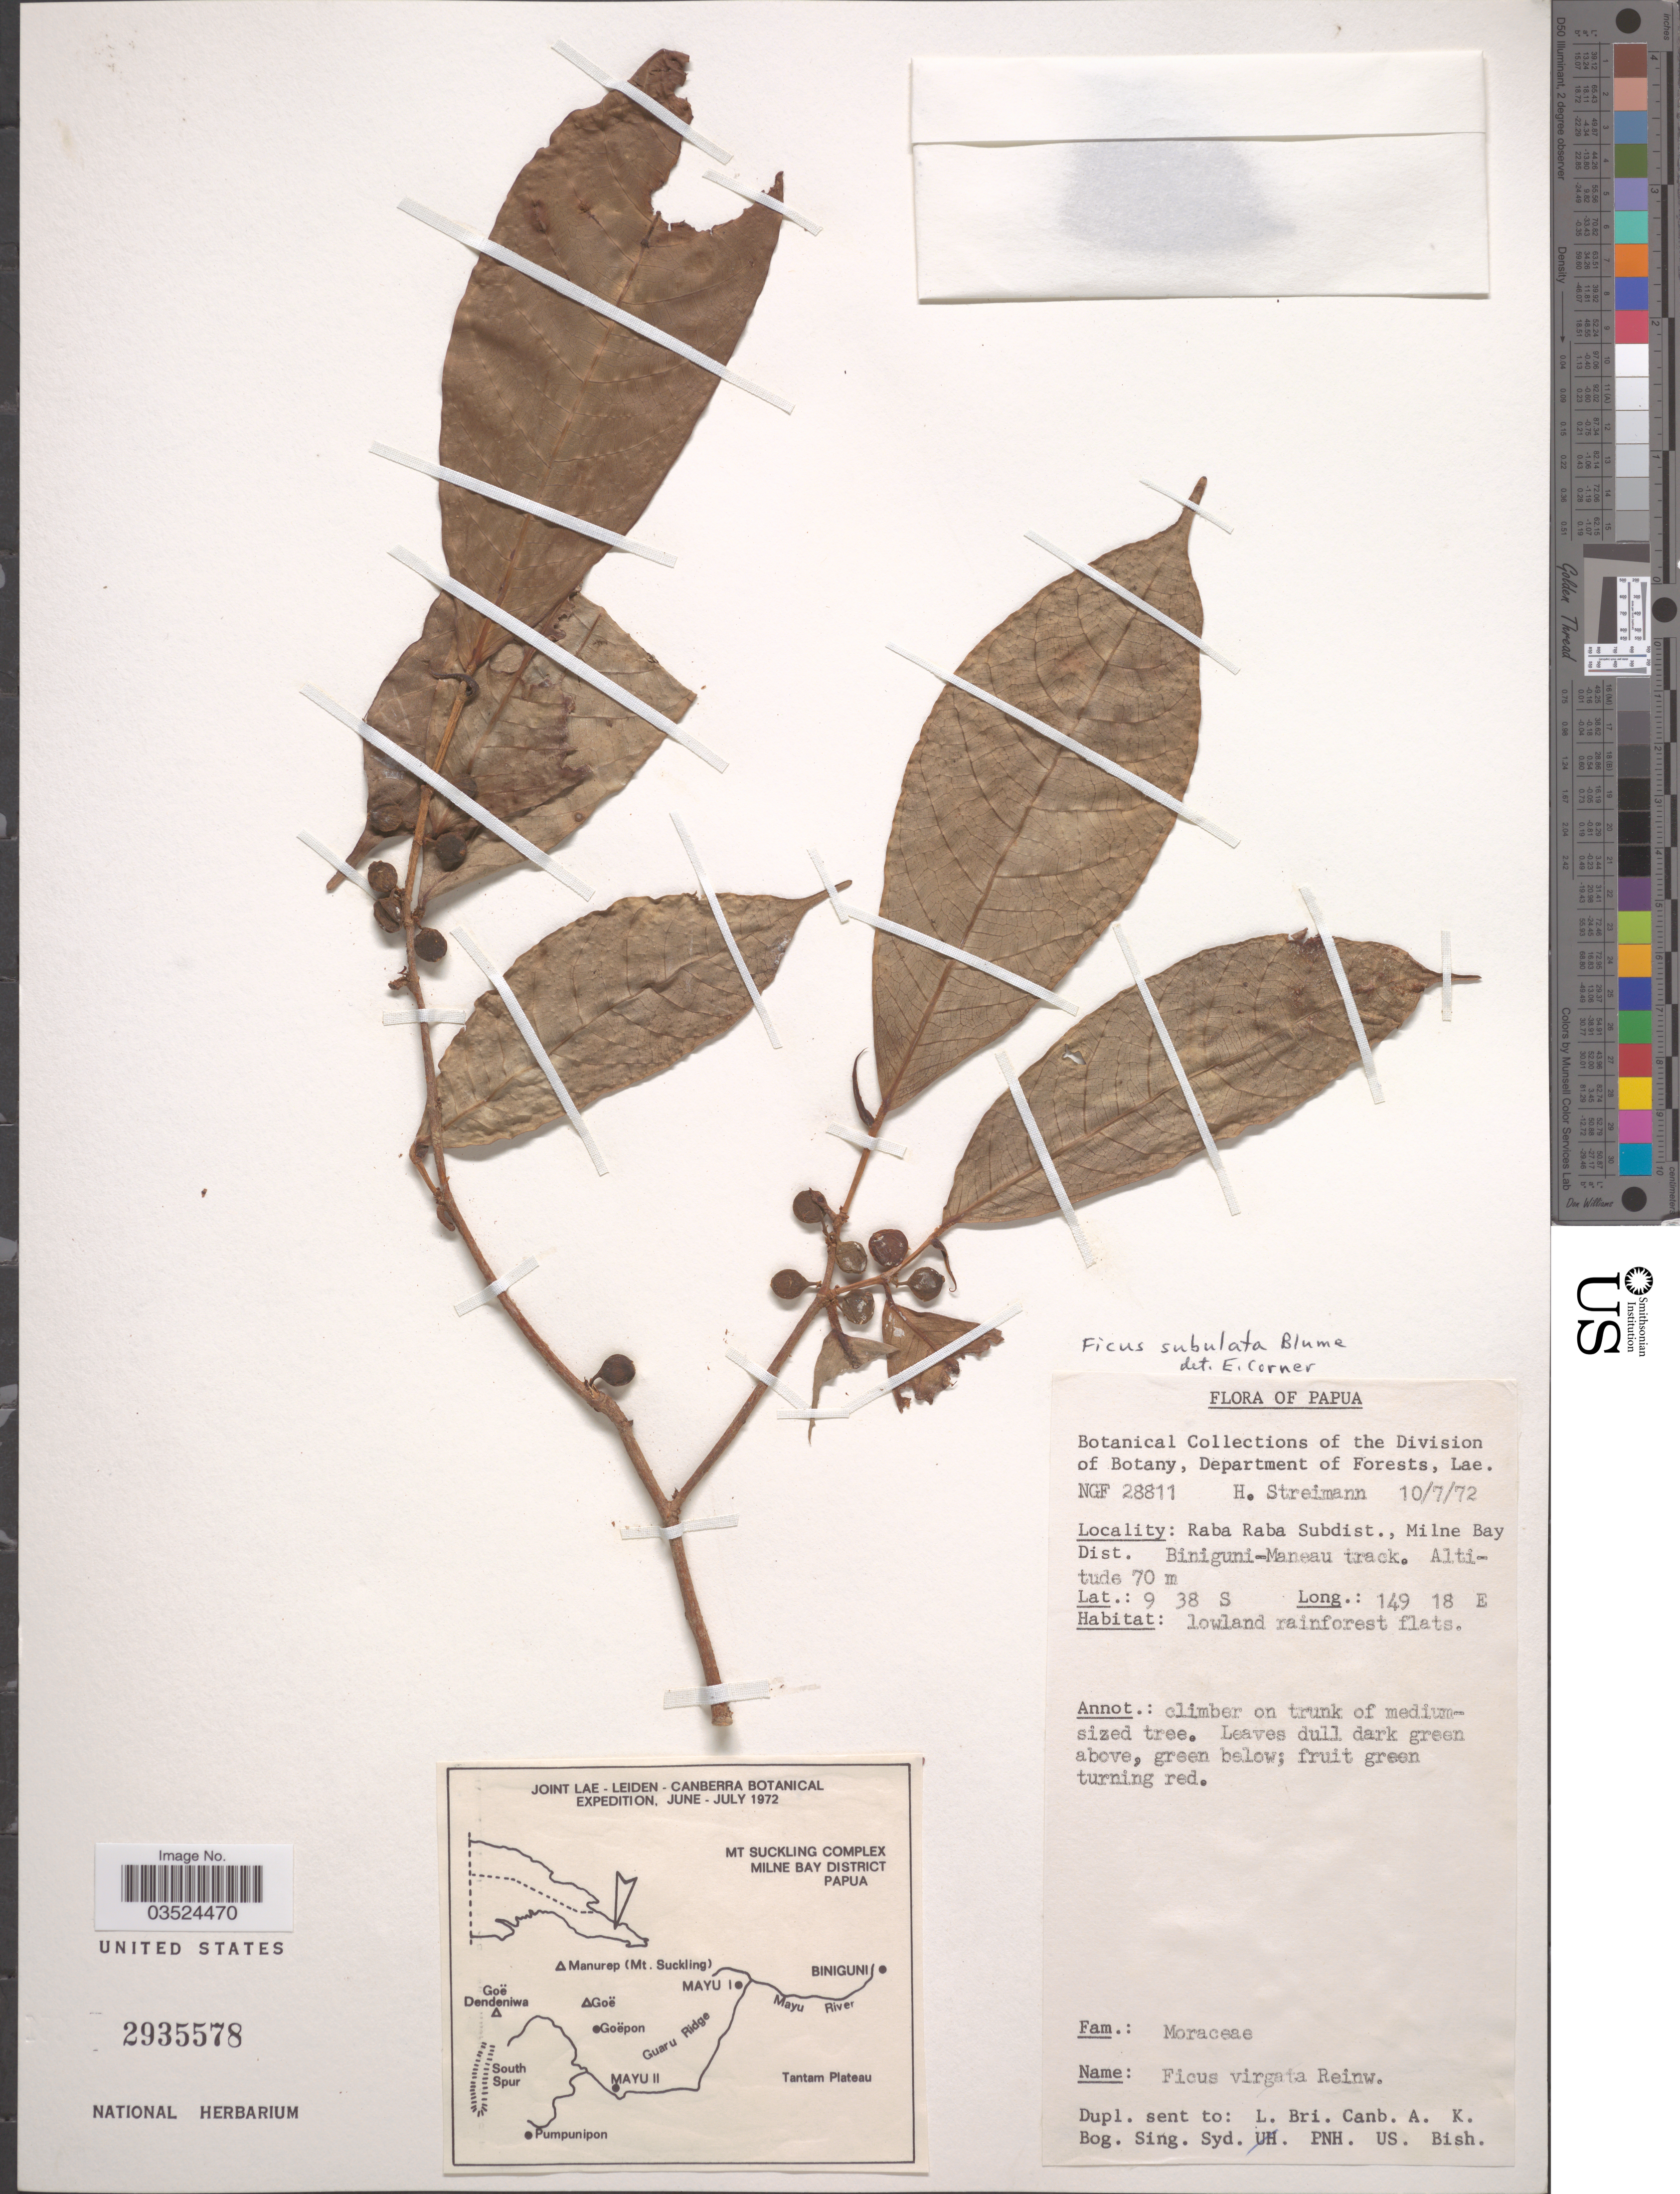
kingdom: Plantae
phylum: Tracheophyta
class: Magnoliopsida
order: Rosales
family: Moraceae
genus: Ficus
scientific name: Ficus subulata var. subulata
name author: Blume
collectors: H. Streimann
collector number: NGF28811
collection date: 1972-07-10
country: Papua New Guinea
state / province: Milne Bay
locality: Papua. Raba Raba Subdist., Milne Bay Dist. Biniguni-Maneau track.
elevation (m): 70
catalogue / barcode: US 2935578